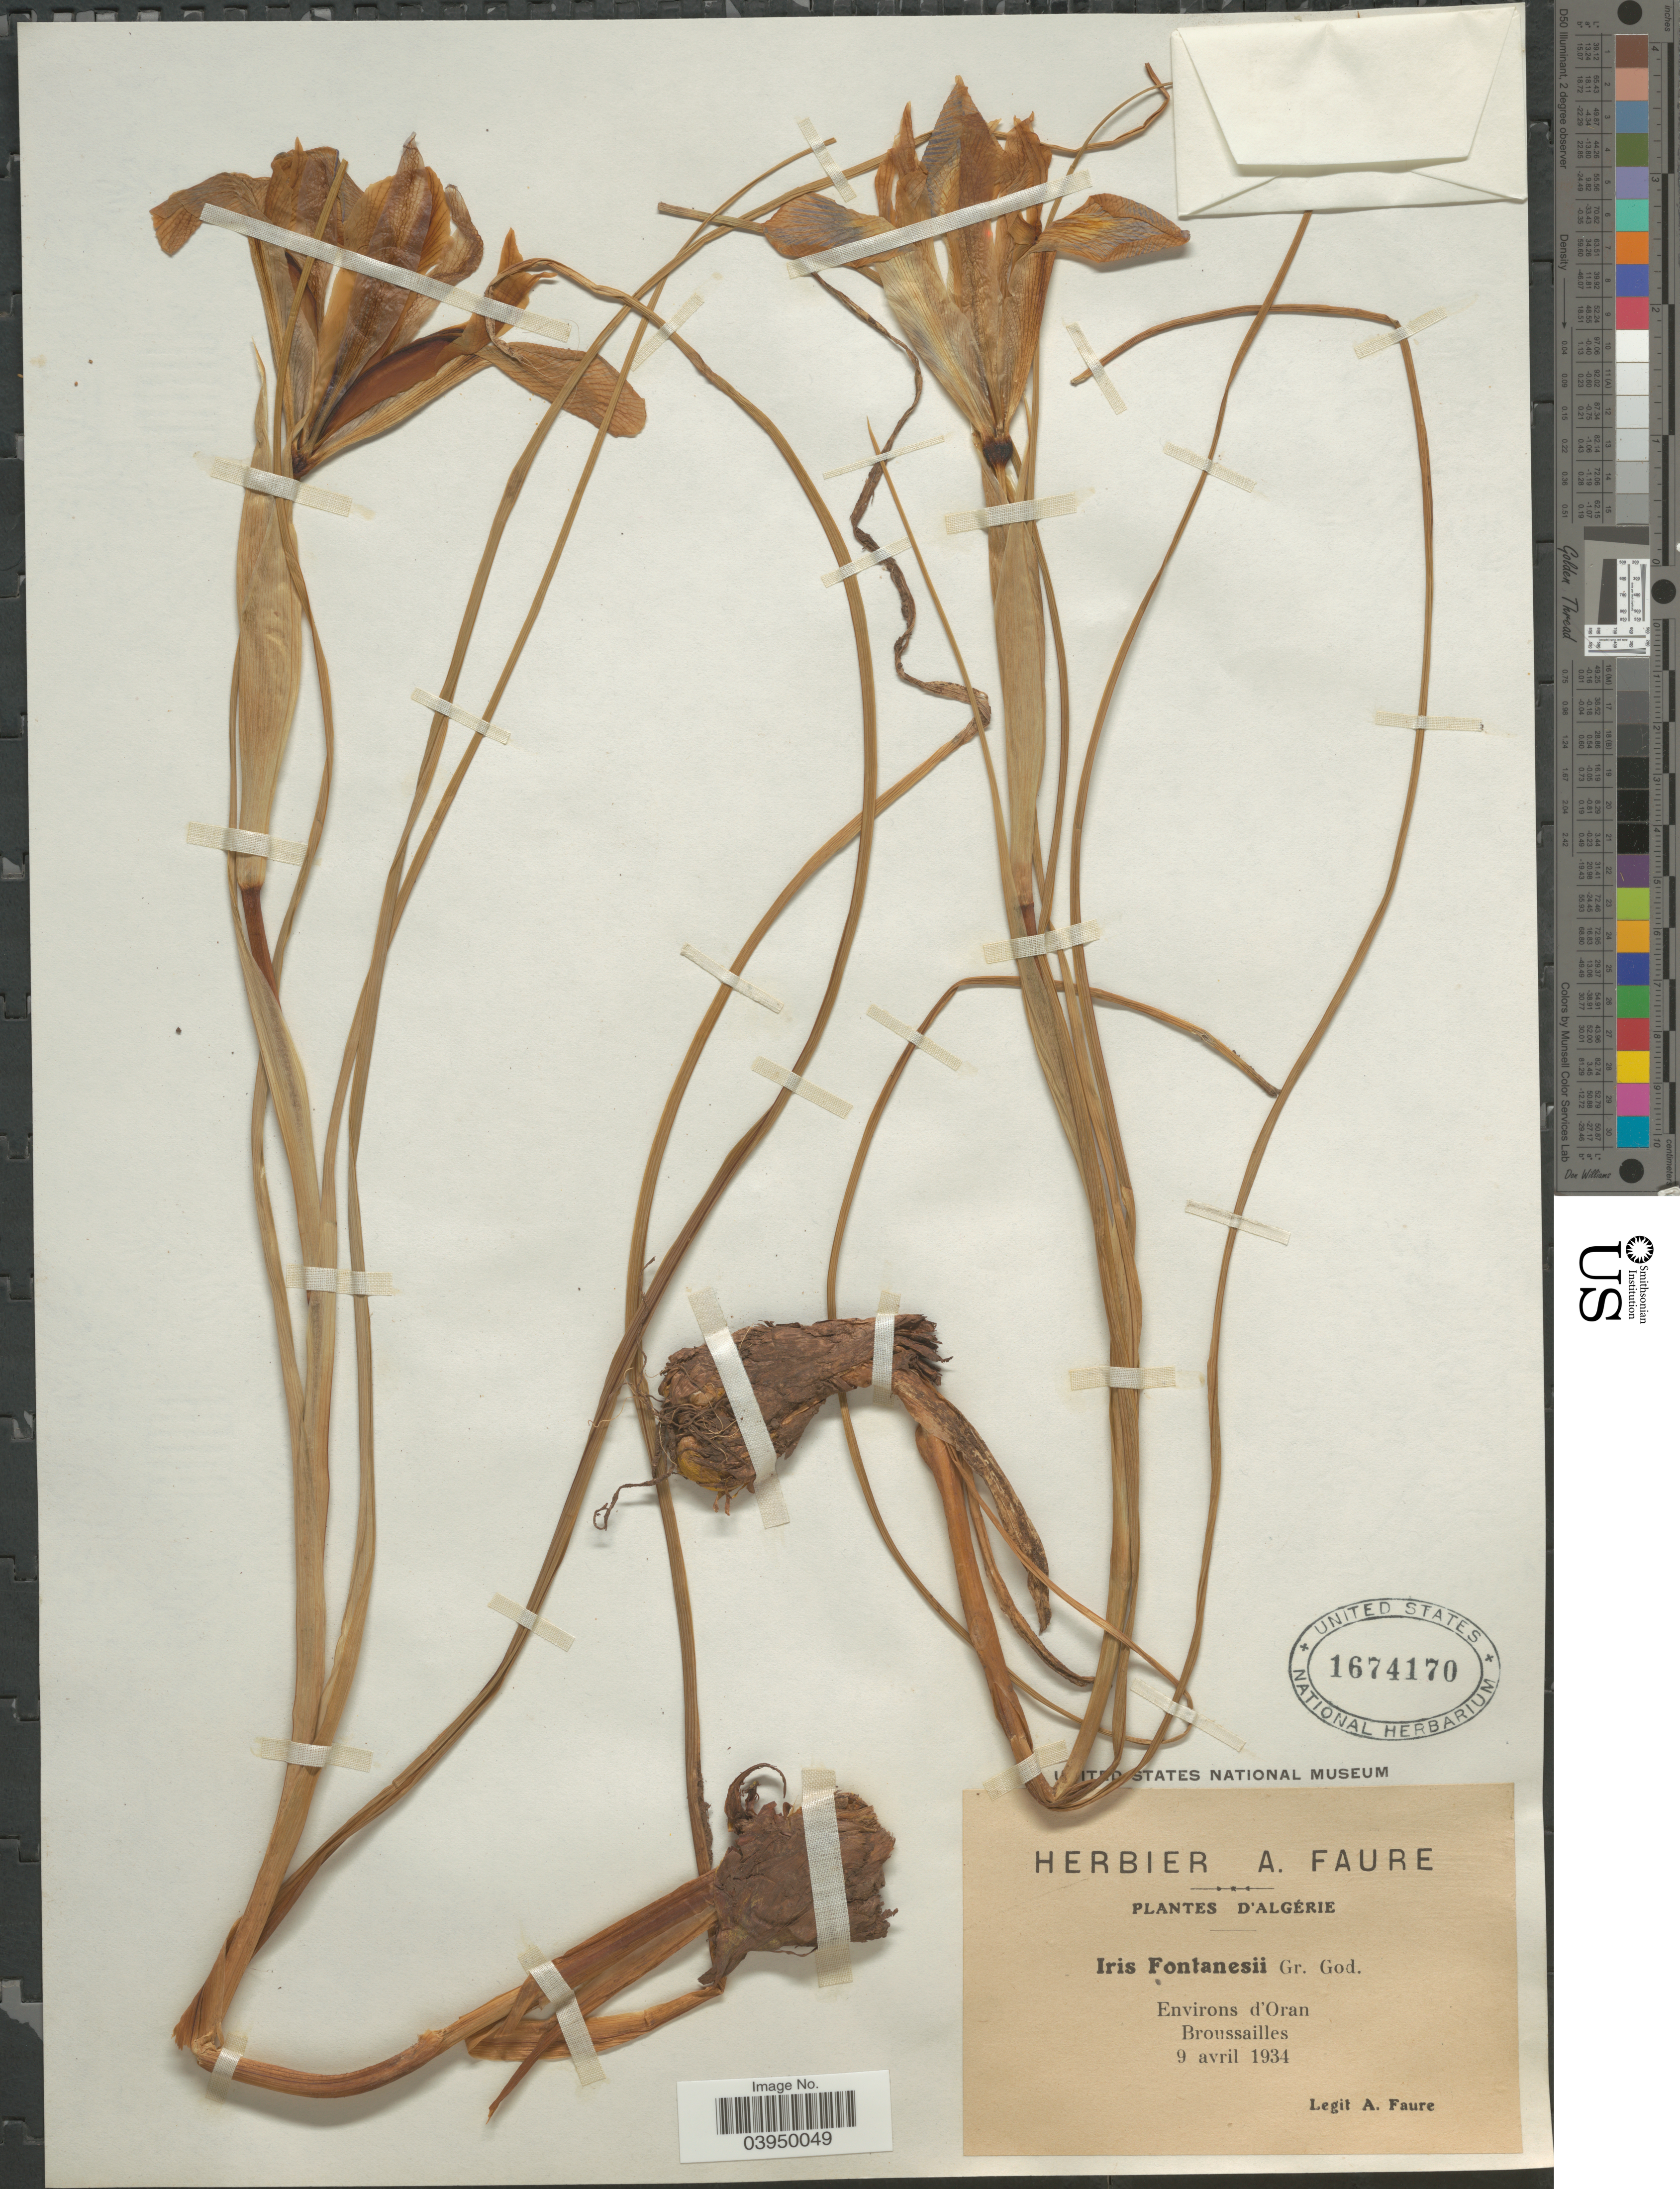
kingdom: Plantae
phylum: Tracheophyta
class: Liliopsida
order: Asparagales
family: Iridaceae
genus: Iris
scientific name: Iris fontanesii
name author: Godr.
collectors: A. Faure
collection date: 1934-04-09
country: Algeria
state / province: Oran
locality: D'Algérie. Environs d'Oran. Broussailles.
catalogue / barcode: US 1674170